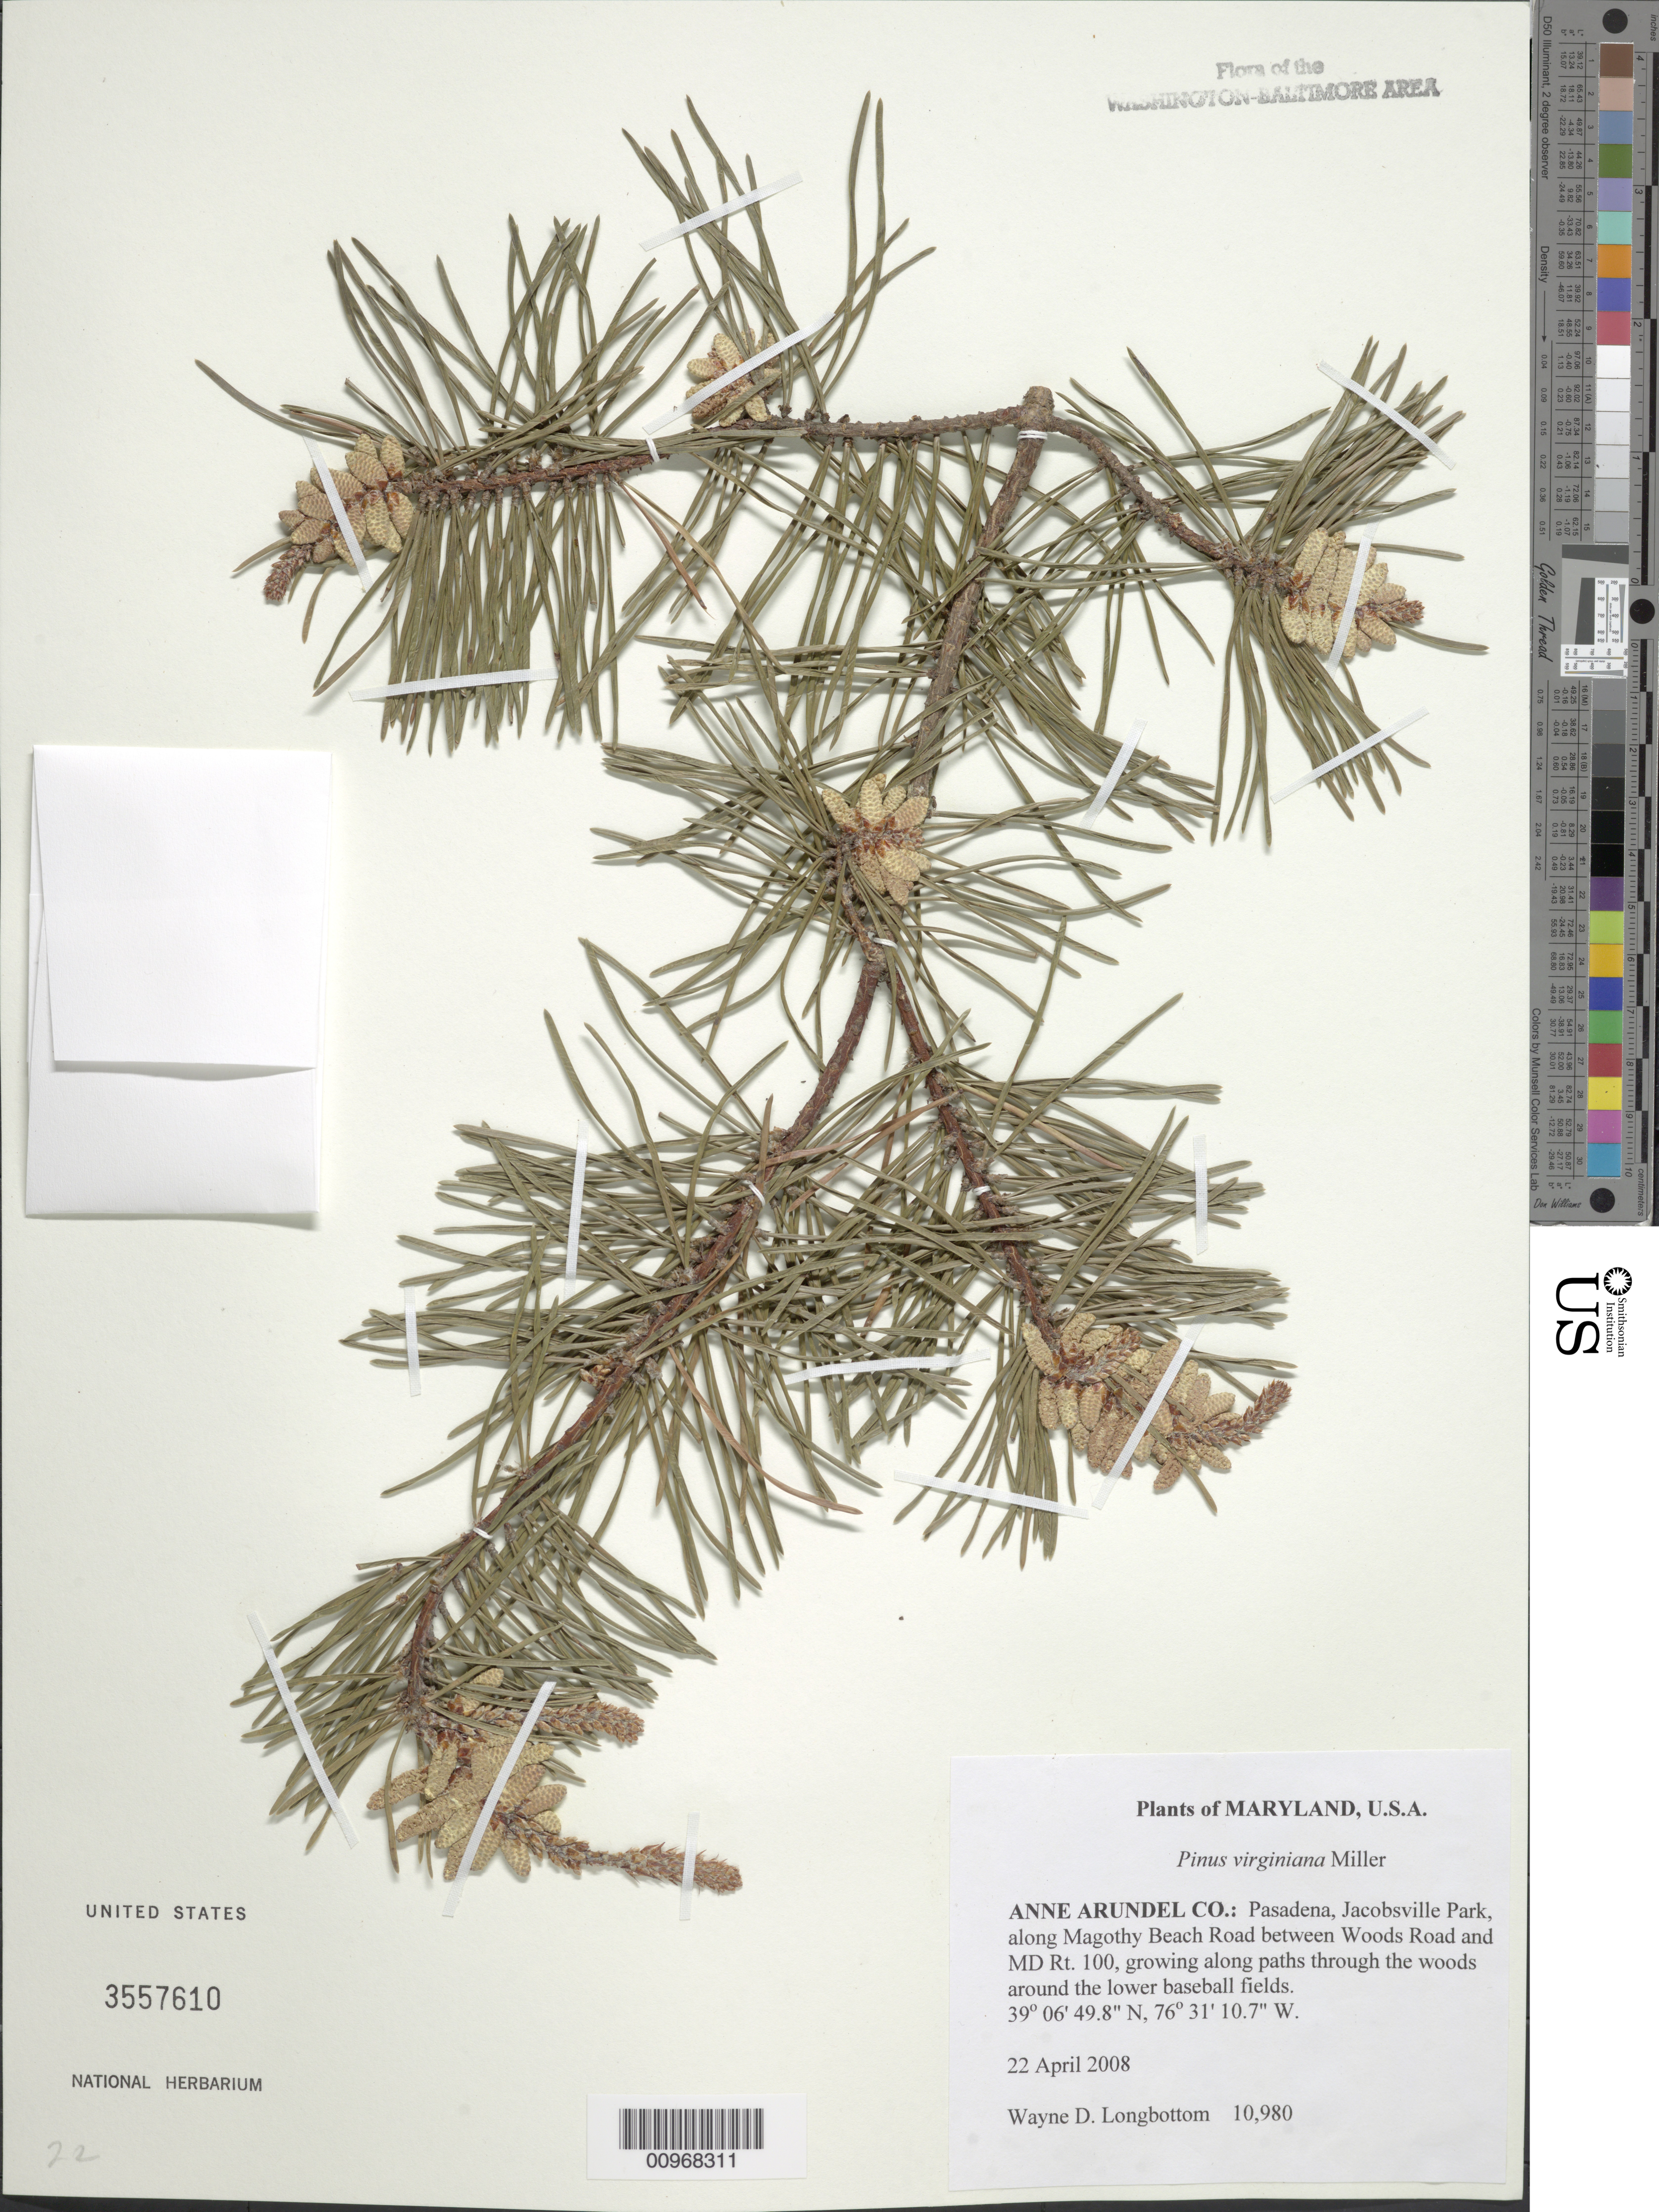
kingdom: Plantae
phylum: Tracheophyta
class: Pinopsida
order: Pinales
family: Pinaceae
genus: Pinus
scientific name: Pinus virginiana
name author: Mill.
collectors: W. D. Longbottom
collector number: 10980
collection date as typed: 22 April 2008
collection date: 2008-04-22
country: United States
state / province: Maryland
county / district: Anne Arundel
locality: Pasadena, Jacobsville Park, along Magothy Beach Road between Woods Road and MD Rt. 100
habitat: growing in woods around the lower baseball fields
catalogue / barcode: US 3557610